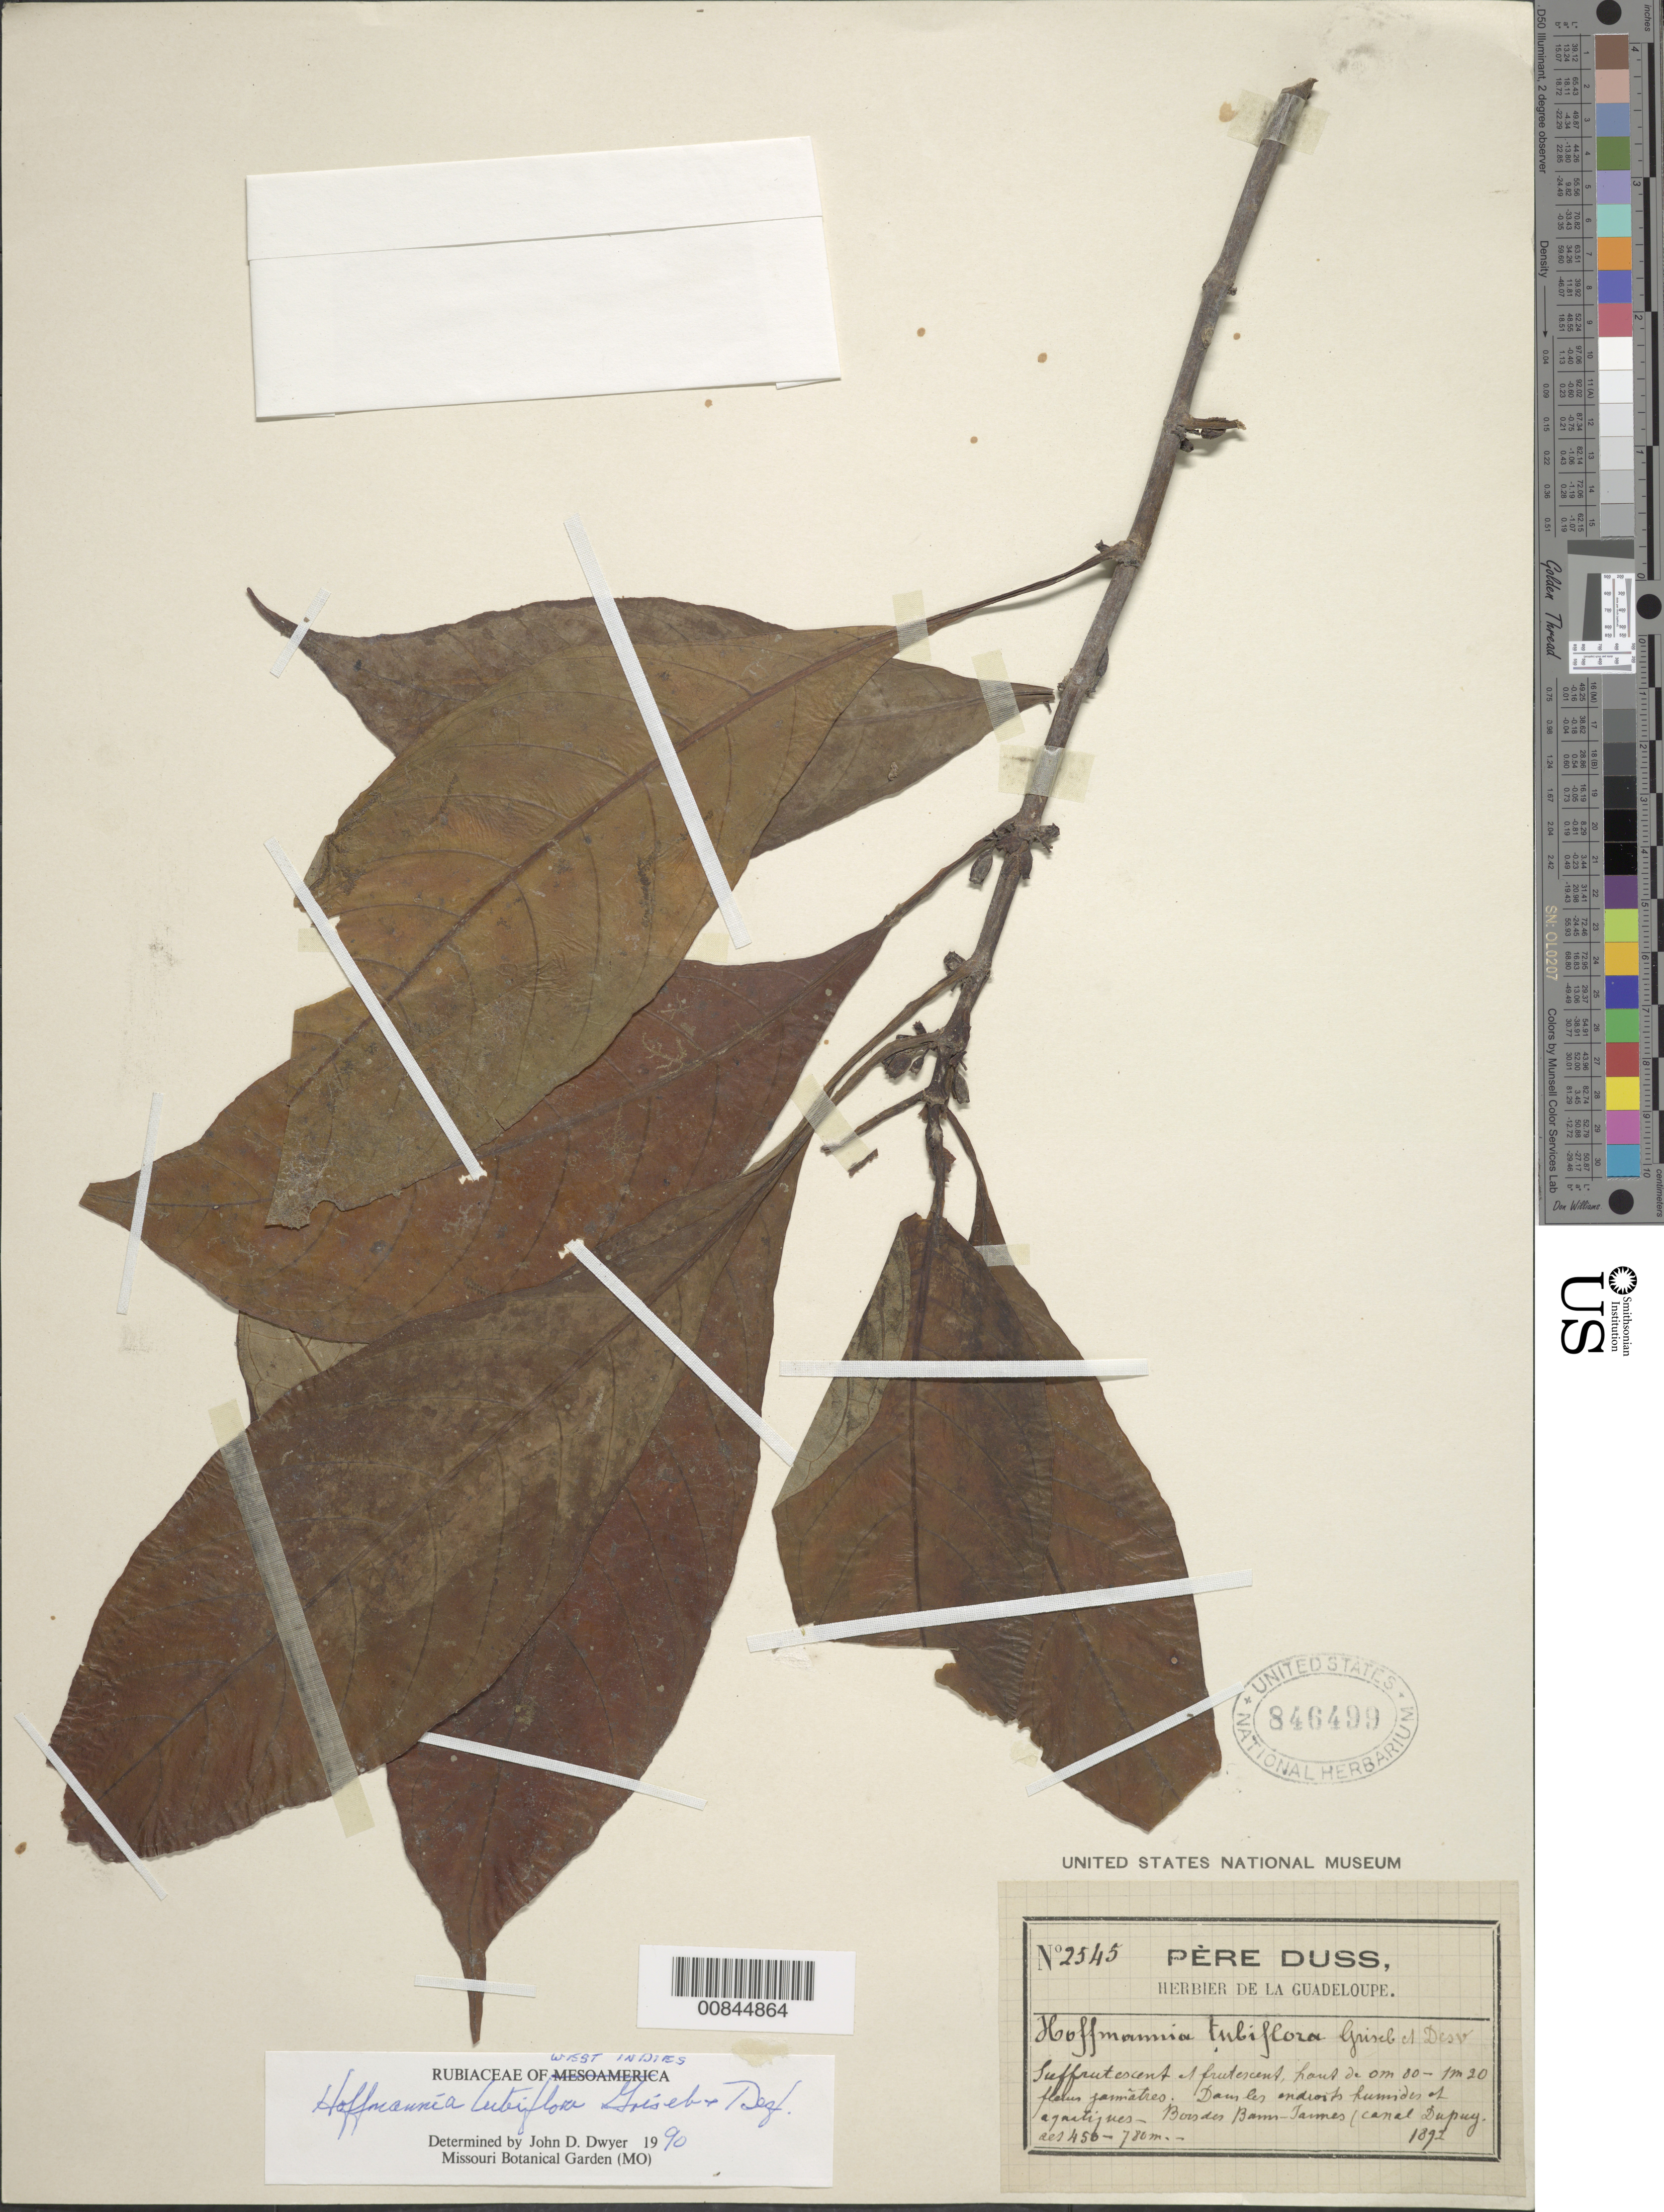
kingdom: Plantae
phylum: Tracheophyta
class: Magnoliopsida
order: Gentianales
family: Rubiaceae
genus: Hoffmannia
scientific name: Hoffmannia tubiflora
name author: Griseb.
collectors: Père Duss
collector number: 2545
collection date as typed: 1892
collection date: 1892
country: Guadeloupe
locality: Bois des BaBarns-Tarmes (sp?) (canal Dupuy)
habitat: Dans les endiorts humides et aquatiques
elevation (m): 450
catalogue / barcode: US 846499